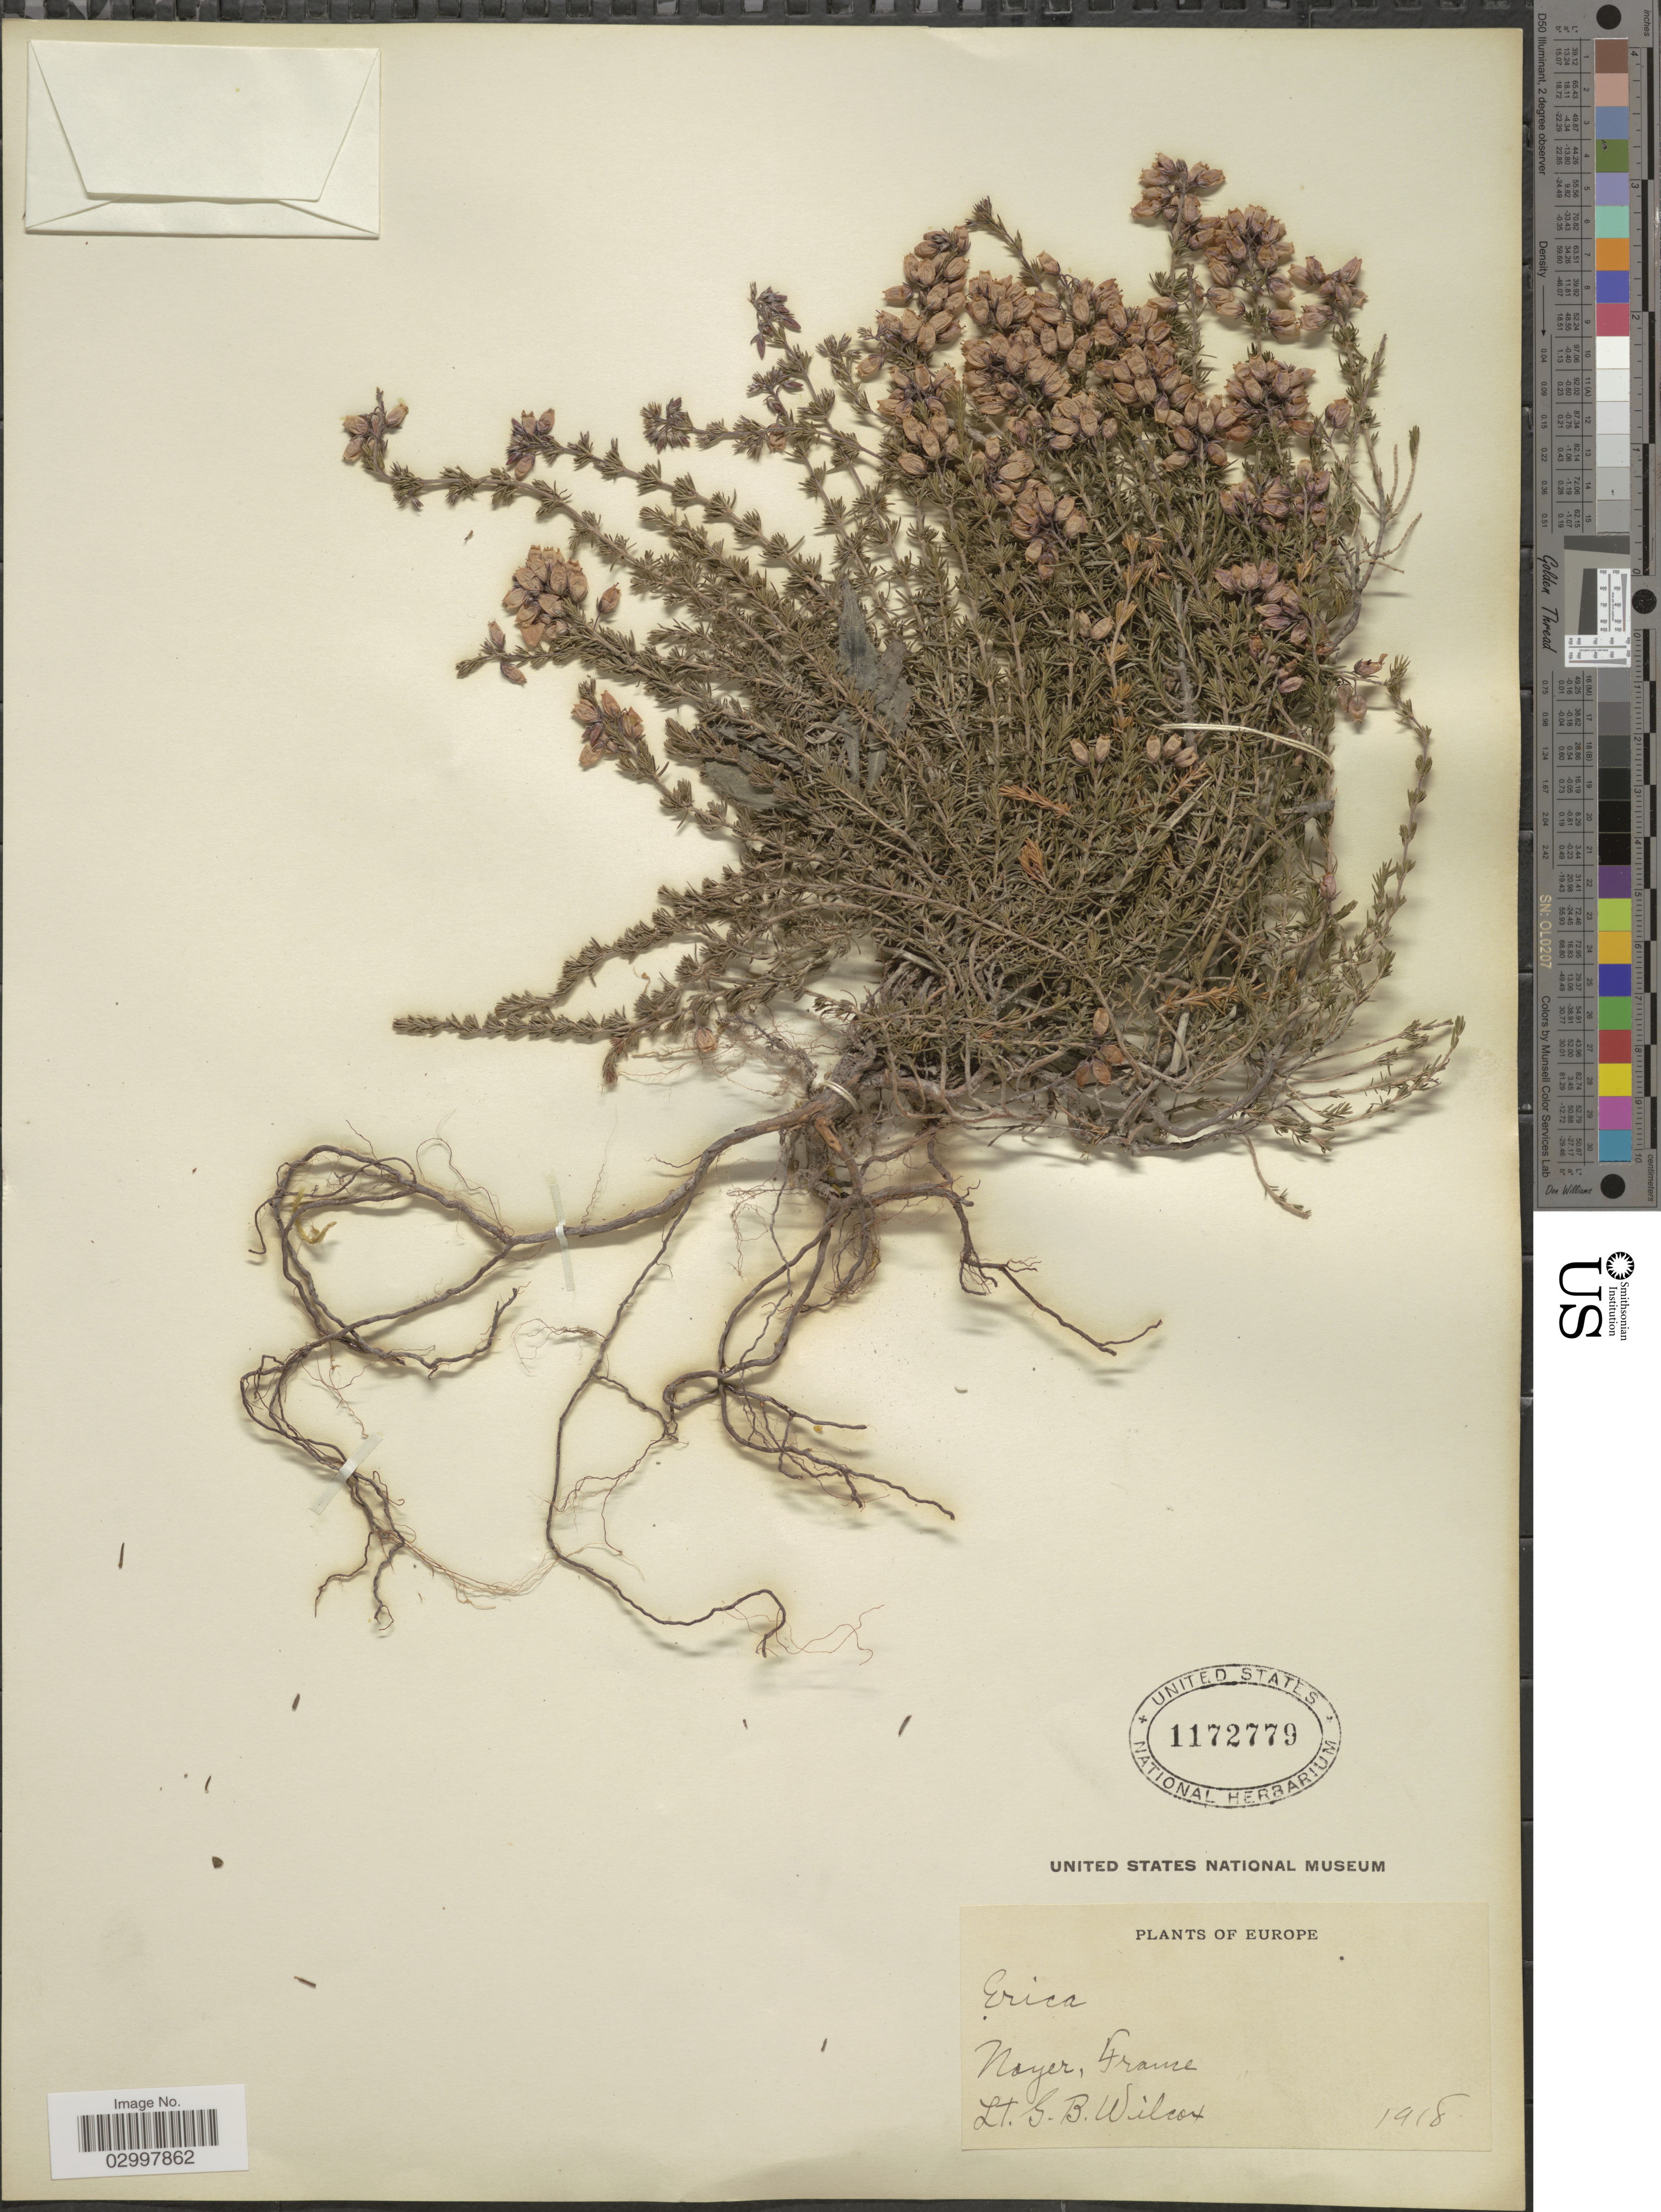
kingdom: Plantae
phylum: Tracheophyta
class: Magnoliopsida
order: Ericales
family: Ericaceae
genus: Erica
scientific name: Erica sp.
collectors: G. Wilcox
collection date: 1918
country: France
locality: Noyer.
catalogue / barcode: US 1172779